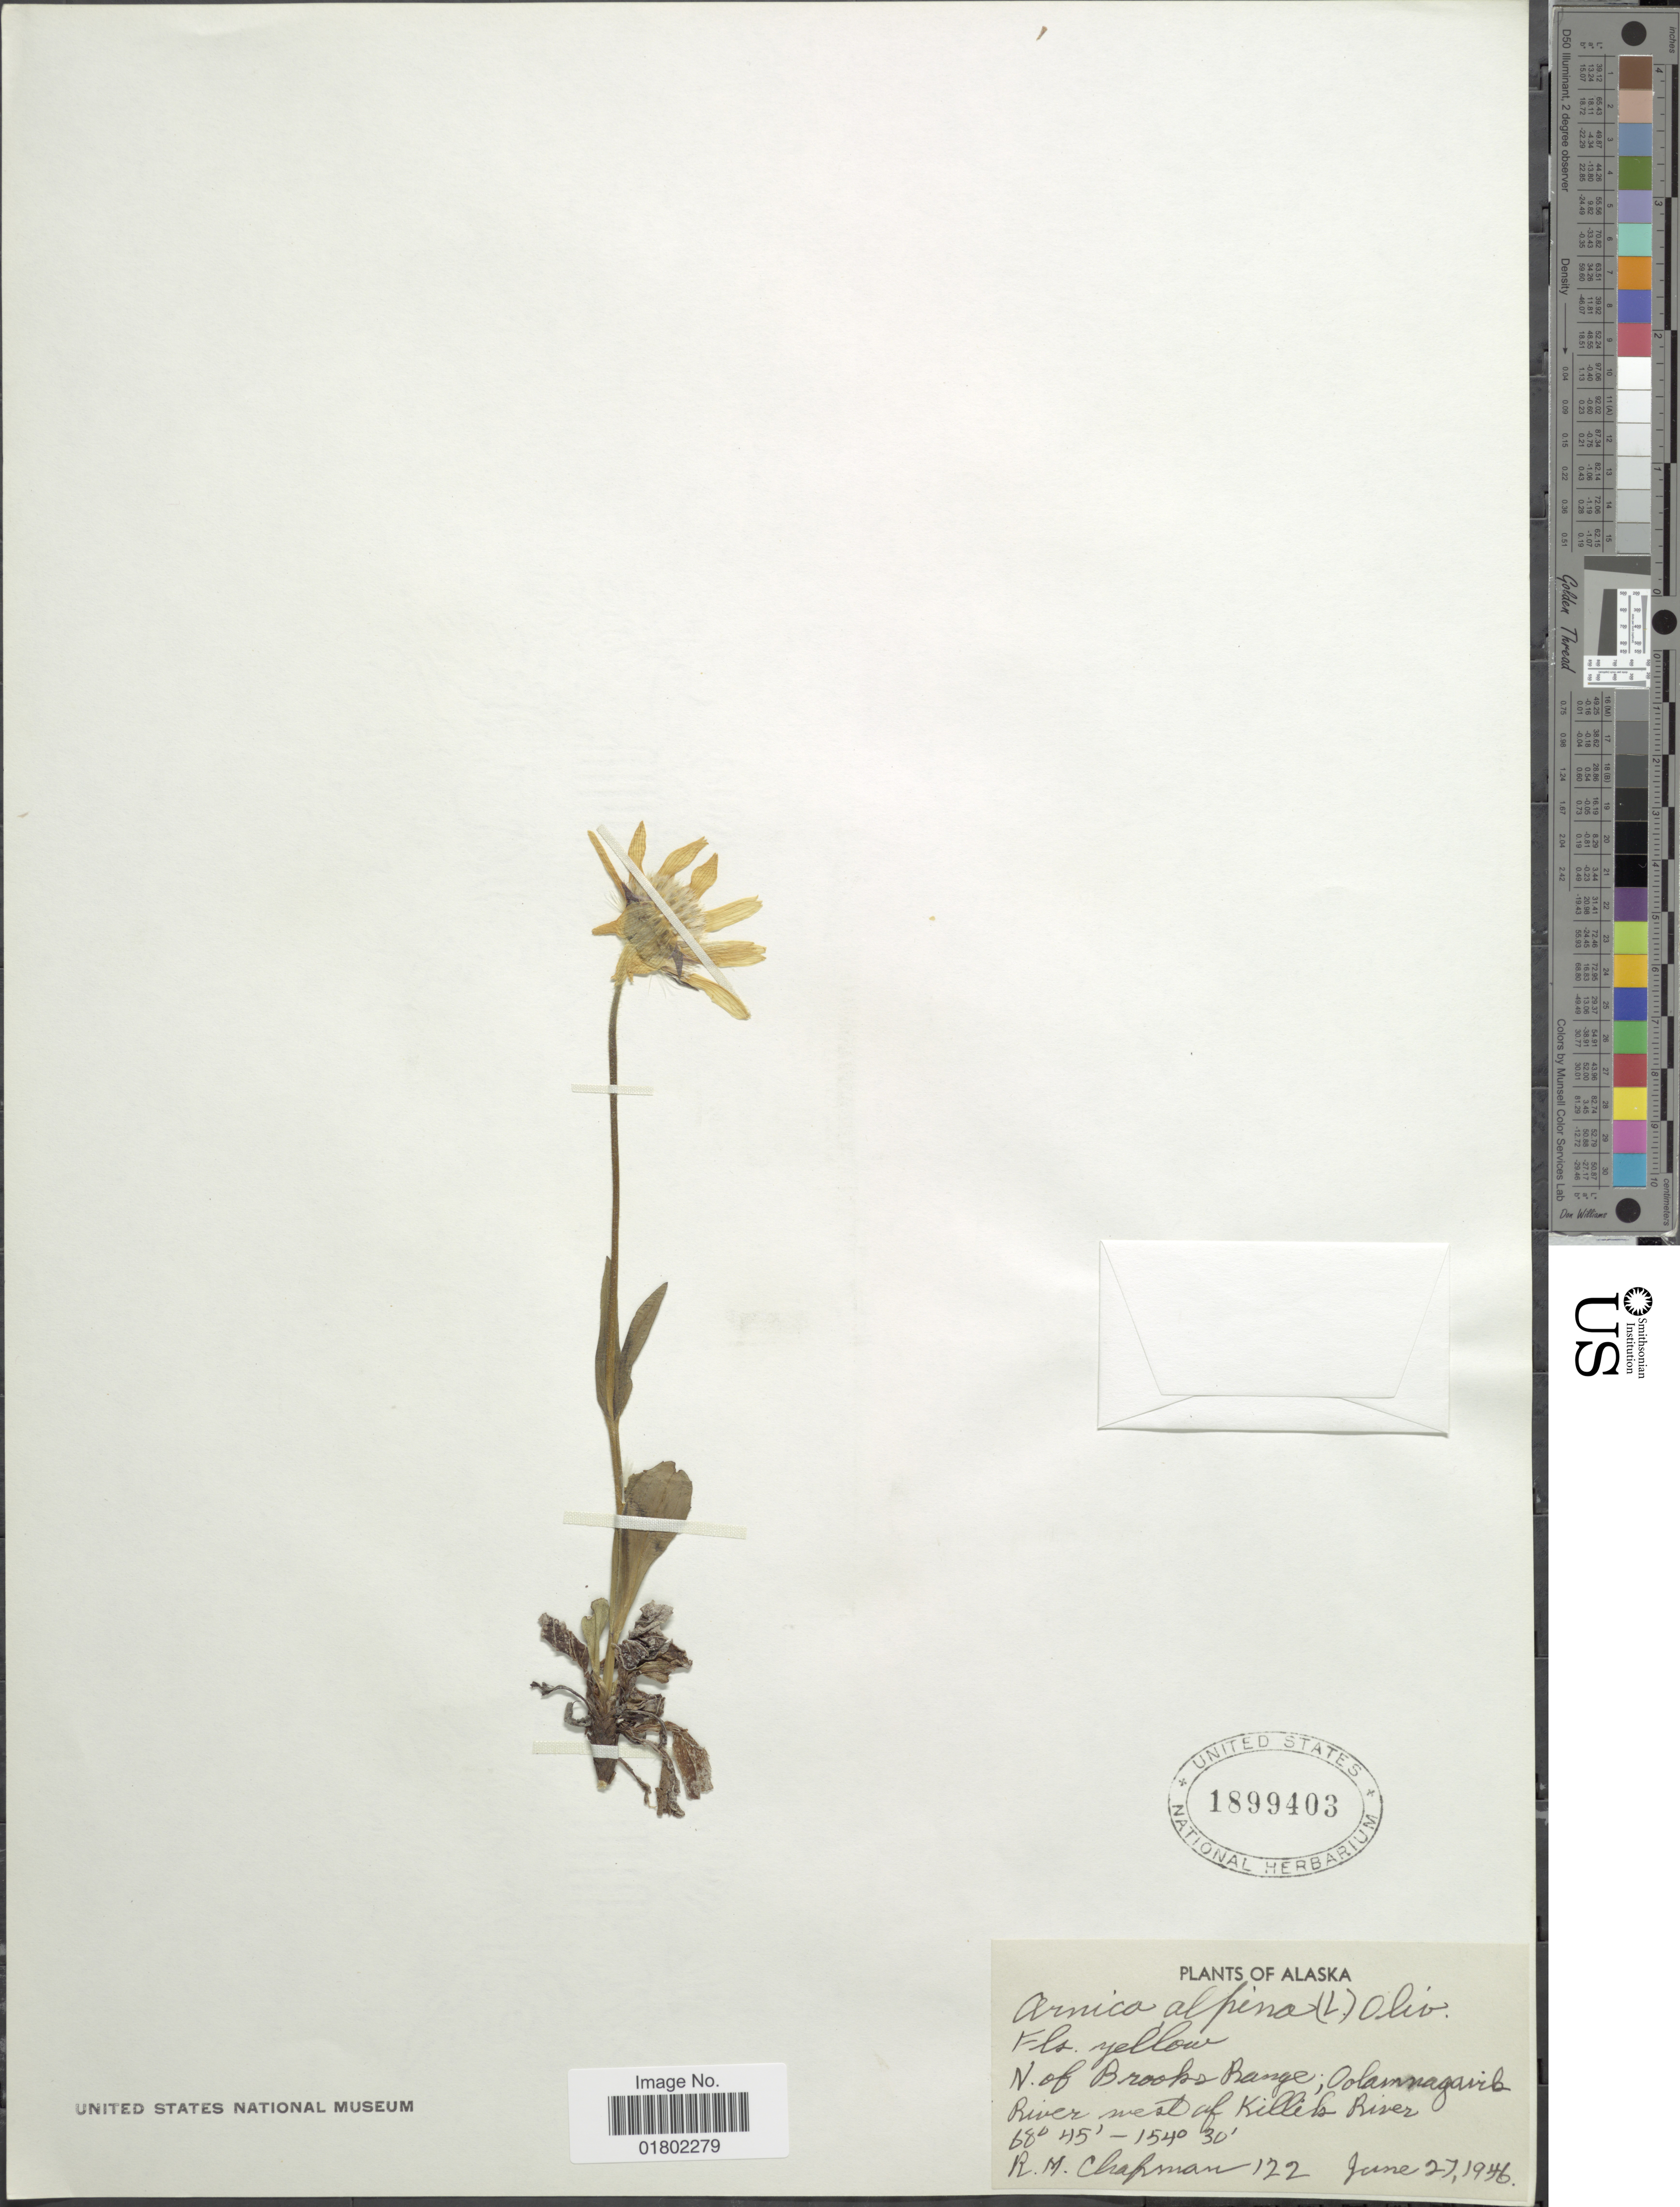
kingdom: Plantae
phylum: Tracheophyta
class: Magnoliopsida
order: Asterales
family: Asteraceae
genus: Arnica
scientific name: Arnica alpina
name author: Willd. ex Steud.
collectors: R. M. Chapman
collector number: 122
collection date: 1946-06-27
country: United States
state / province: Alaska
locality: N. of Brooks Range, Oolannagairb River, west of Killik River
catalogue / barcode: US 1899403